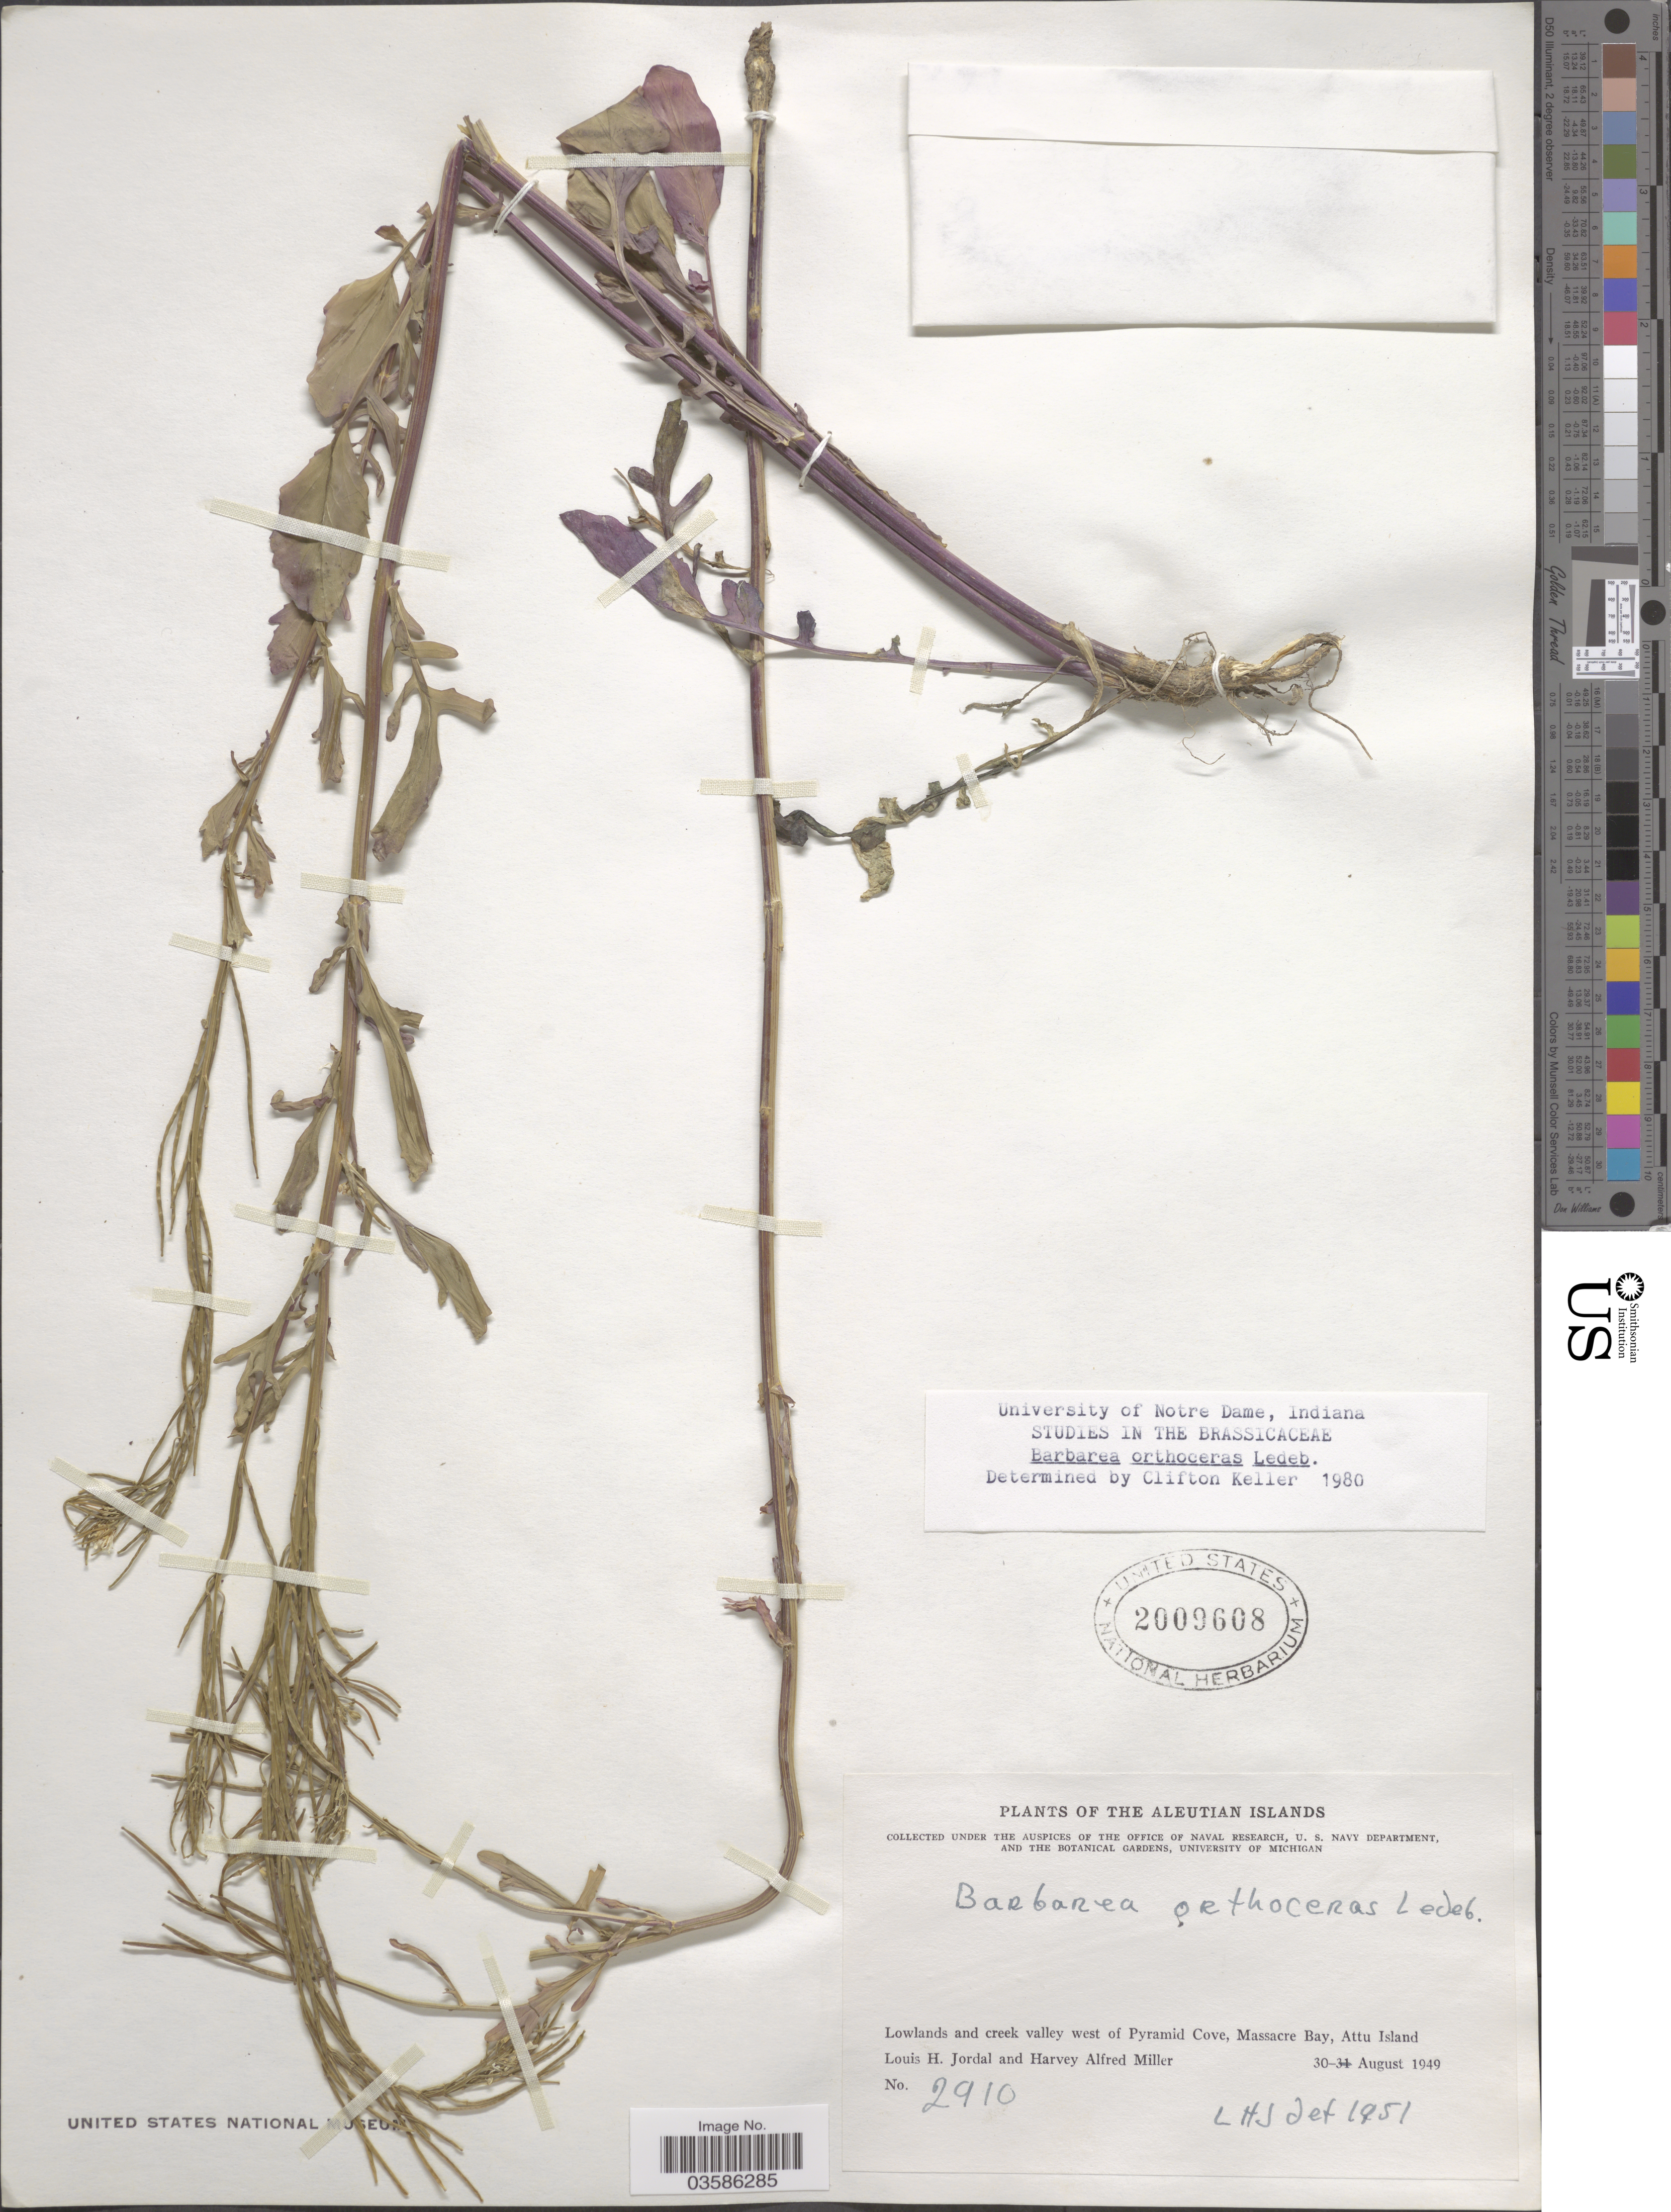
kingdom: Plantae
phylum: Tracheophyta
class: Magnoliopsida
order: Brassicales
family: Brassicaceae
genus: Barbarea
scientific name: Barbarea orthoceras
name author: Ledeb.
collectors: L. Jordal & H. A. Miller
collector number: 2910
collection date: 1949-08-30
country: United States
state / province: Alaska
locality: Aleutian Islands. Lowlands and creek valley west of Pyramid Cove, Massacre Bay, Attu Island.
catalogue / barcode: US 2009608